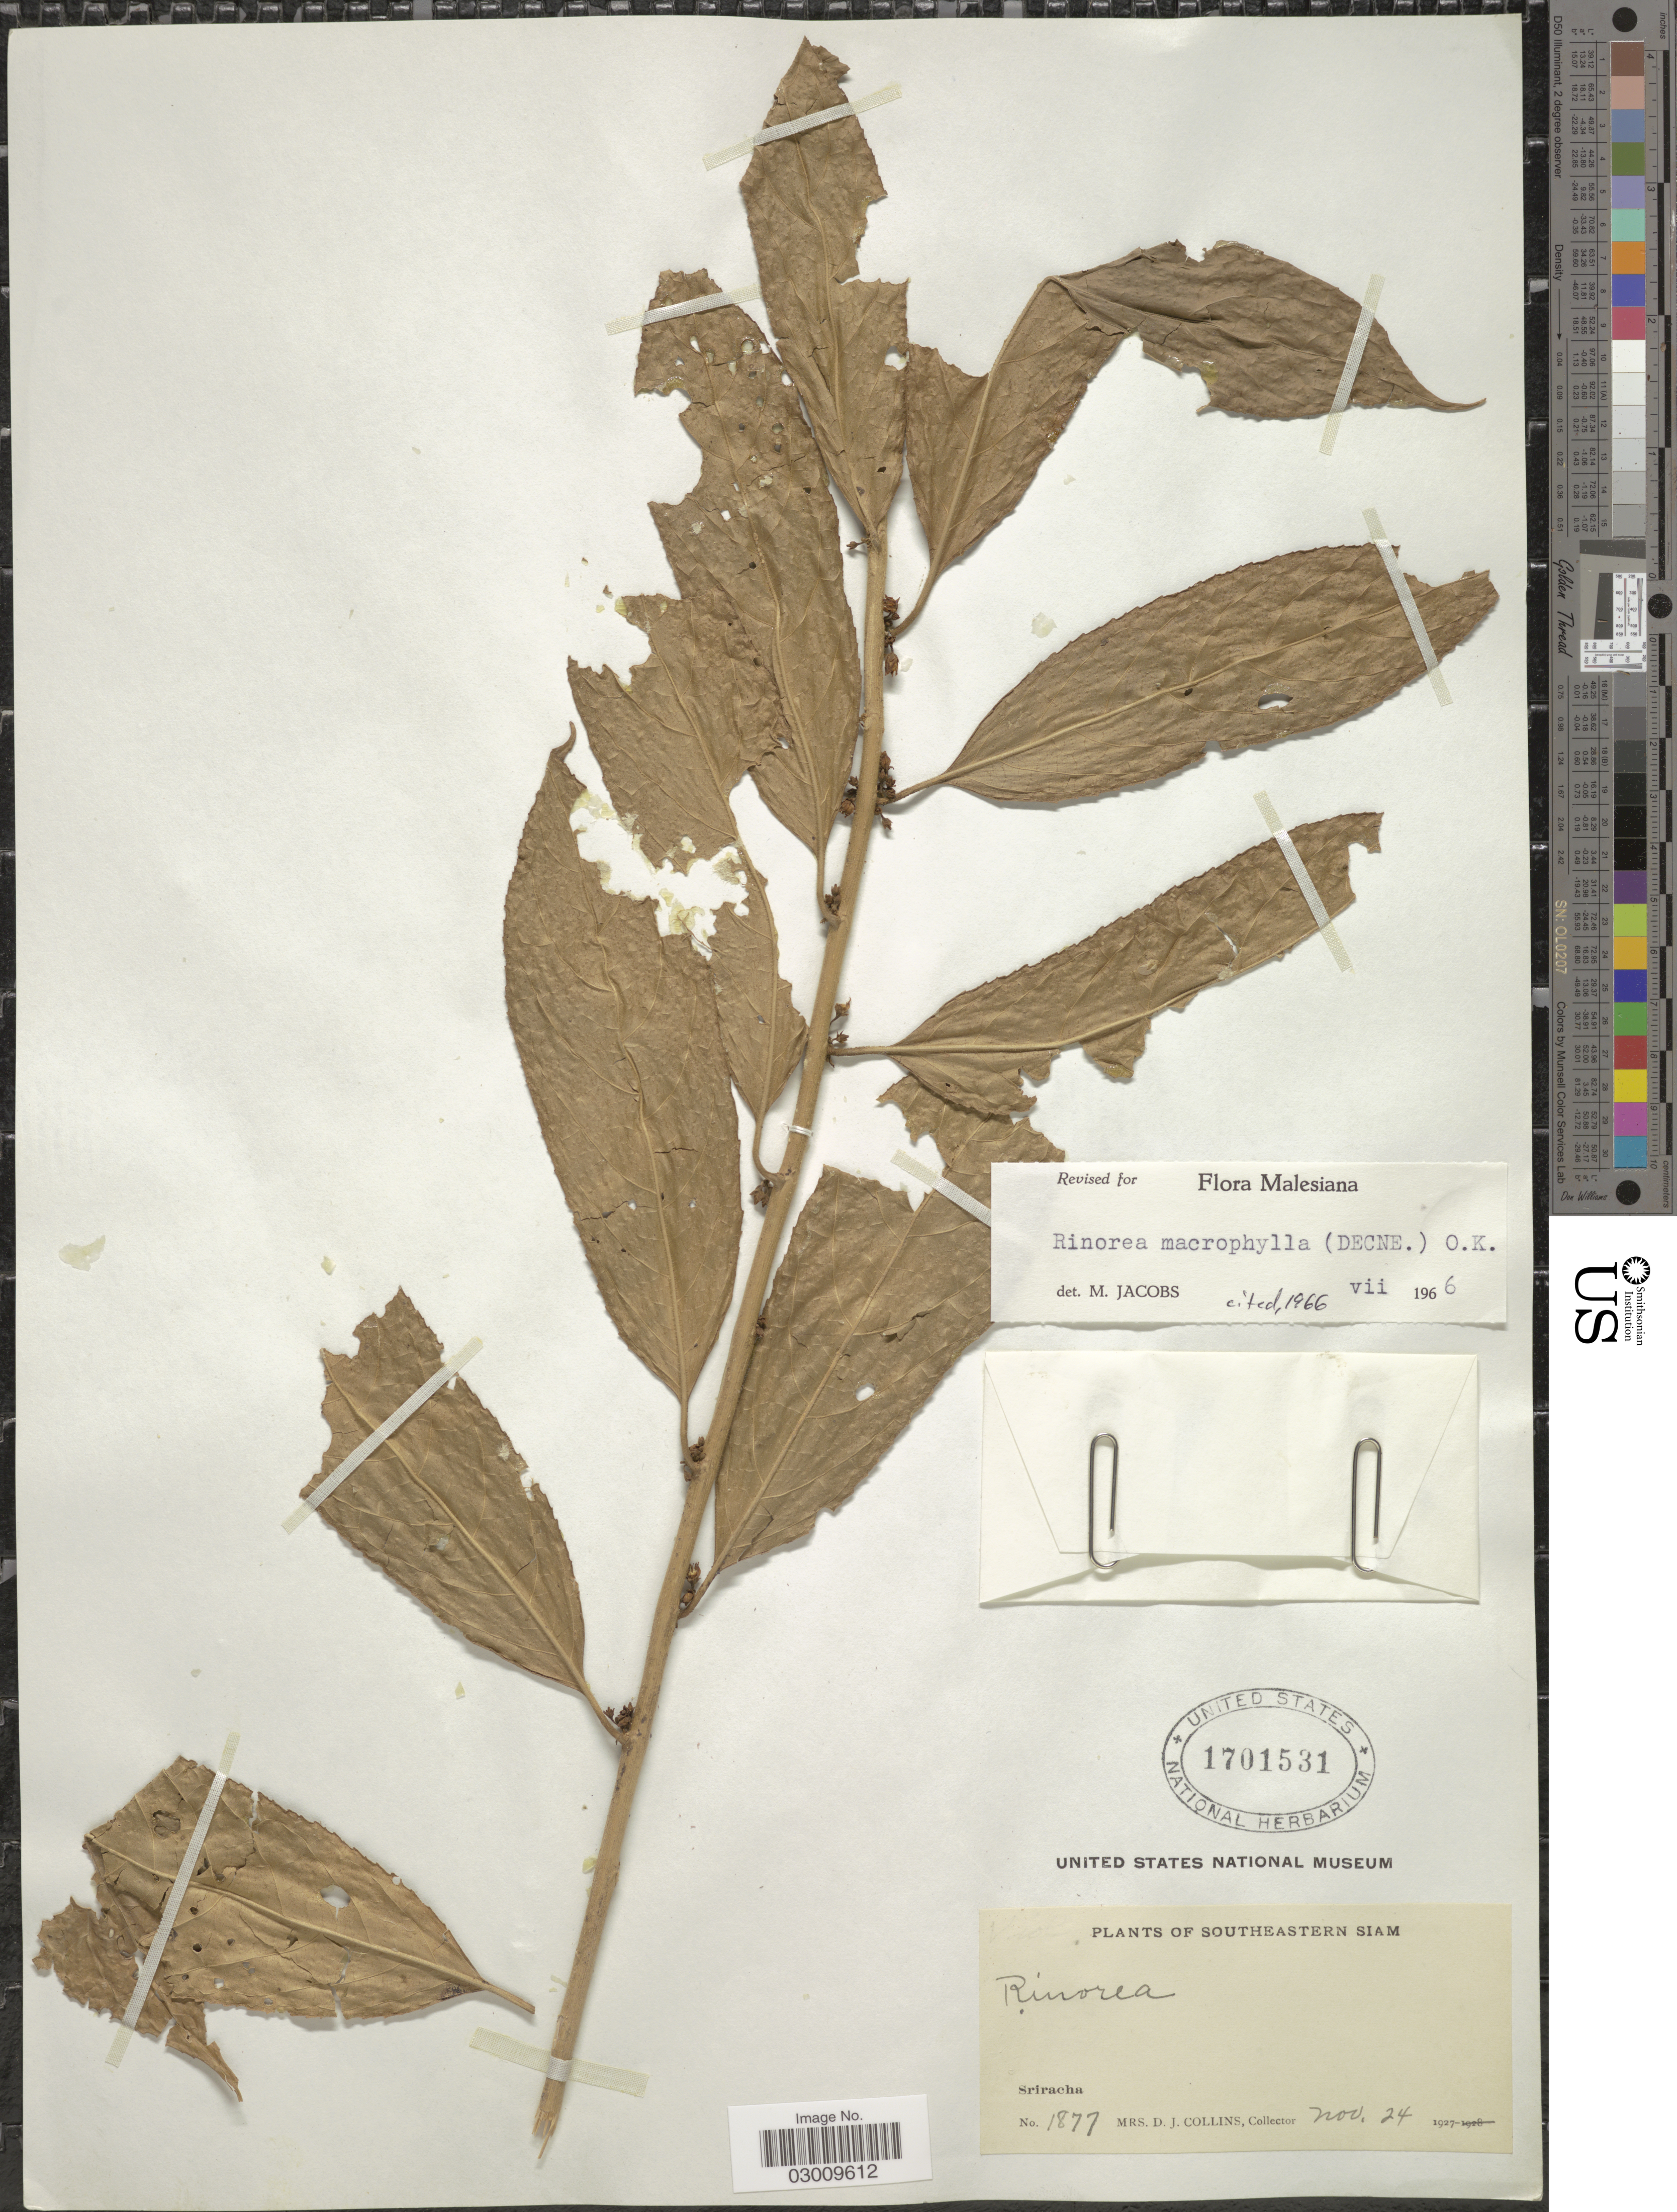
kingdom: Plantae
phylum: Tracheophyta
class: Magnoliopsida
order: Malpighiales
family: Violaceae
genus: Rinorea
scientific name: Rinorea macrophylla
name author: (Decne.) Kuntze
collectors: Mrs. D. J. Collins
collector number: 1877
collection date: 1927-11-24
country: Thailand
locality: Southeastern Siam. Sriracha.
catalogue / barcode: US 1701531